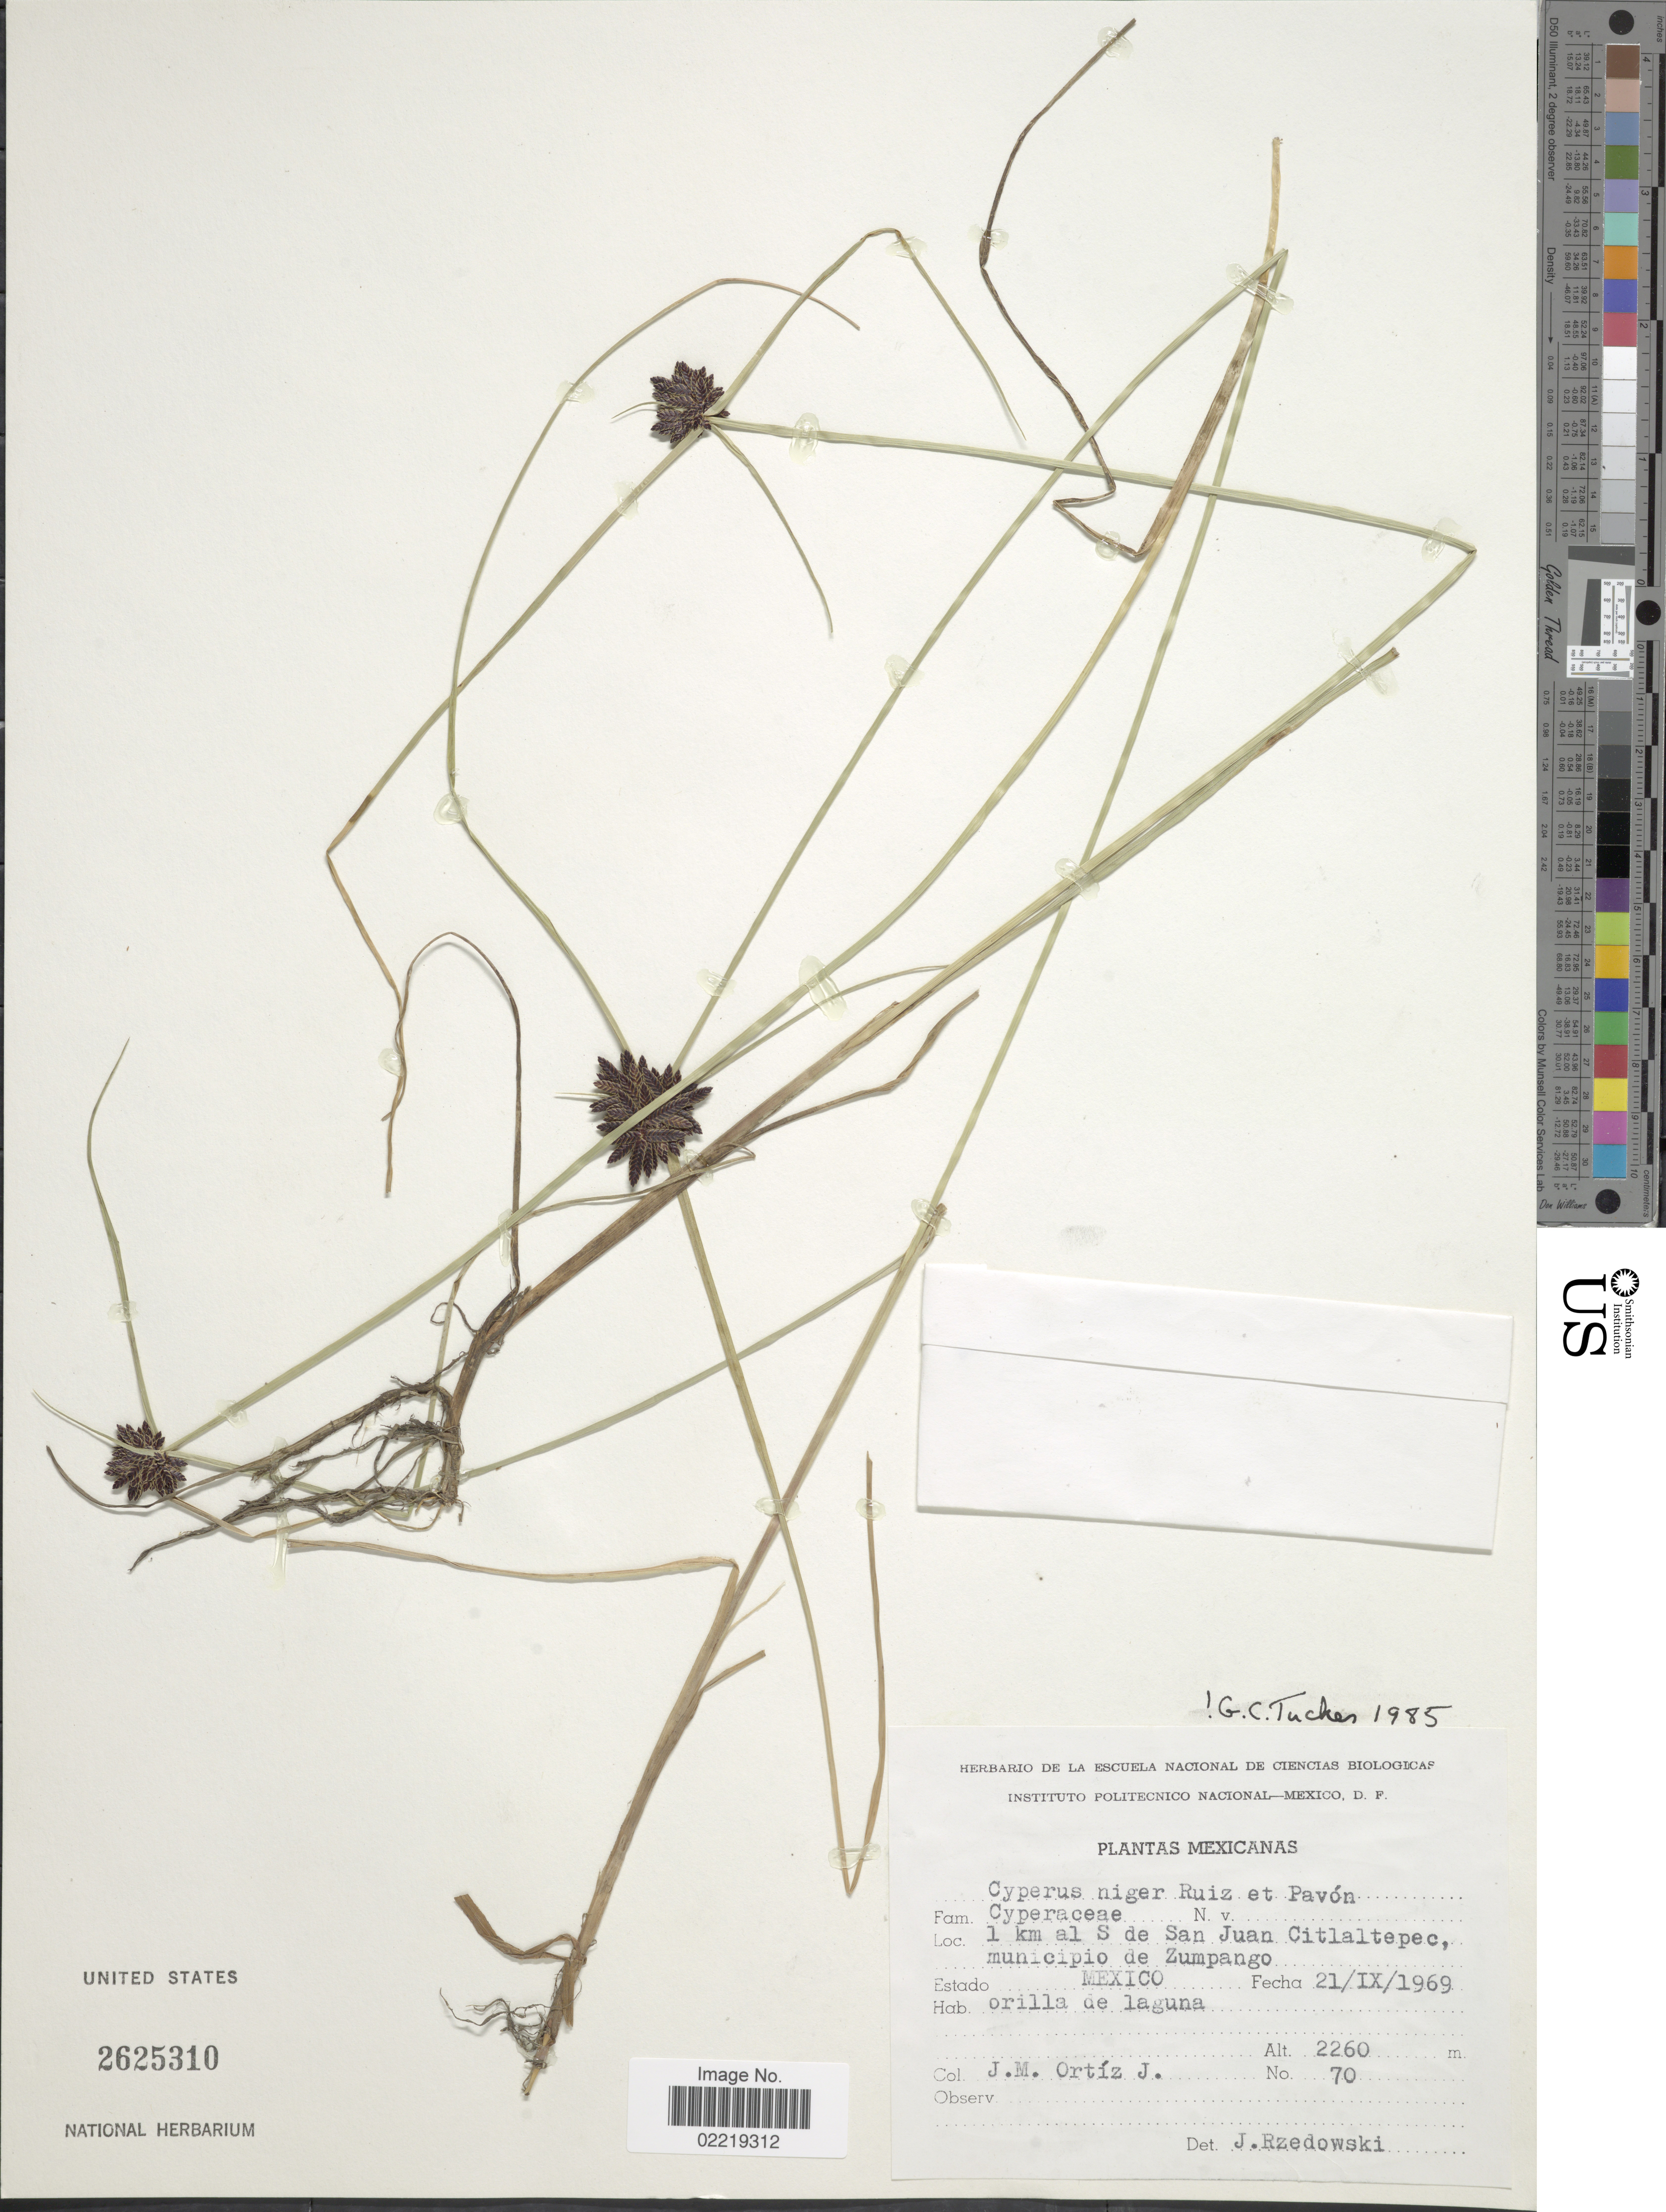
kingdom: Plantae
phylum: Tracheophyta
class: Liliopsida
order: Poales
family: Cyperaceae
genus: Cyperus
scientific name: Cyperus niger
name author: Ruiz & Pav.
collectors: J. M. Ortiz Jiménez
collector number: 70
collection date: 1969-09-21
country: Mexico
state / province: México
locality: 1 km a; S de San Juan Citlaltepec, municipio de Zumpango, Estado Mexico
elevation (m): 2260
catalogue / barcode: US 2625310